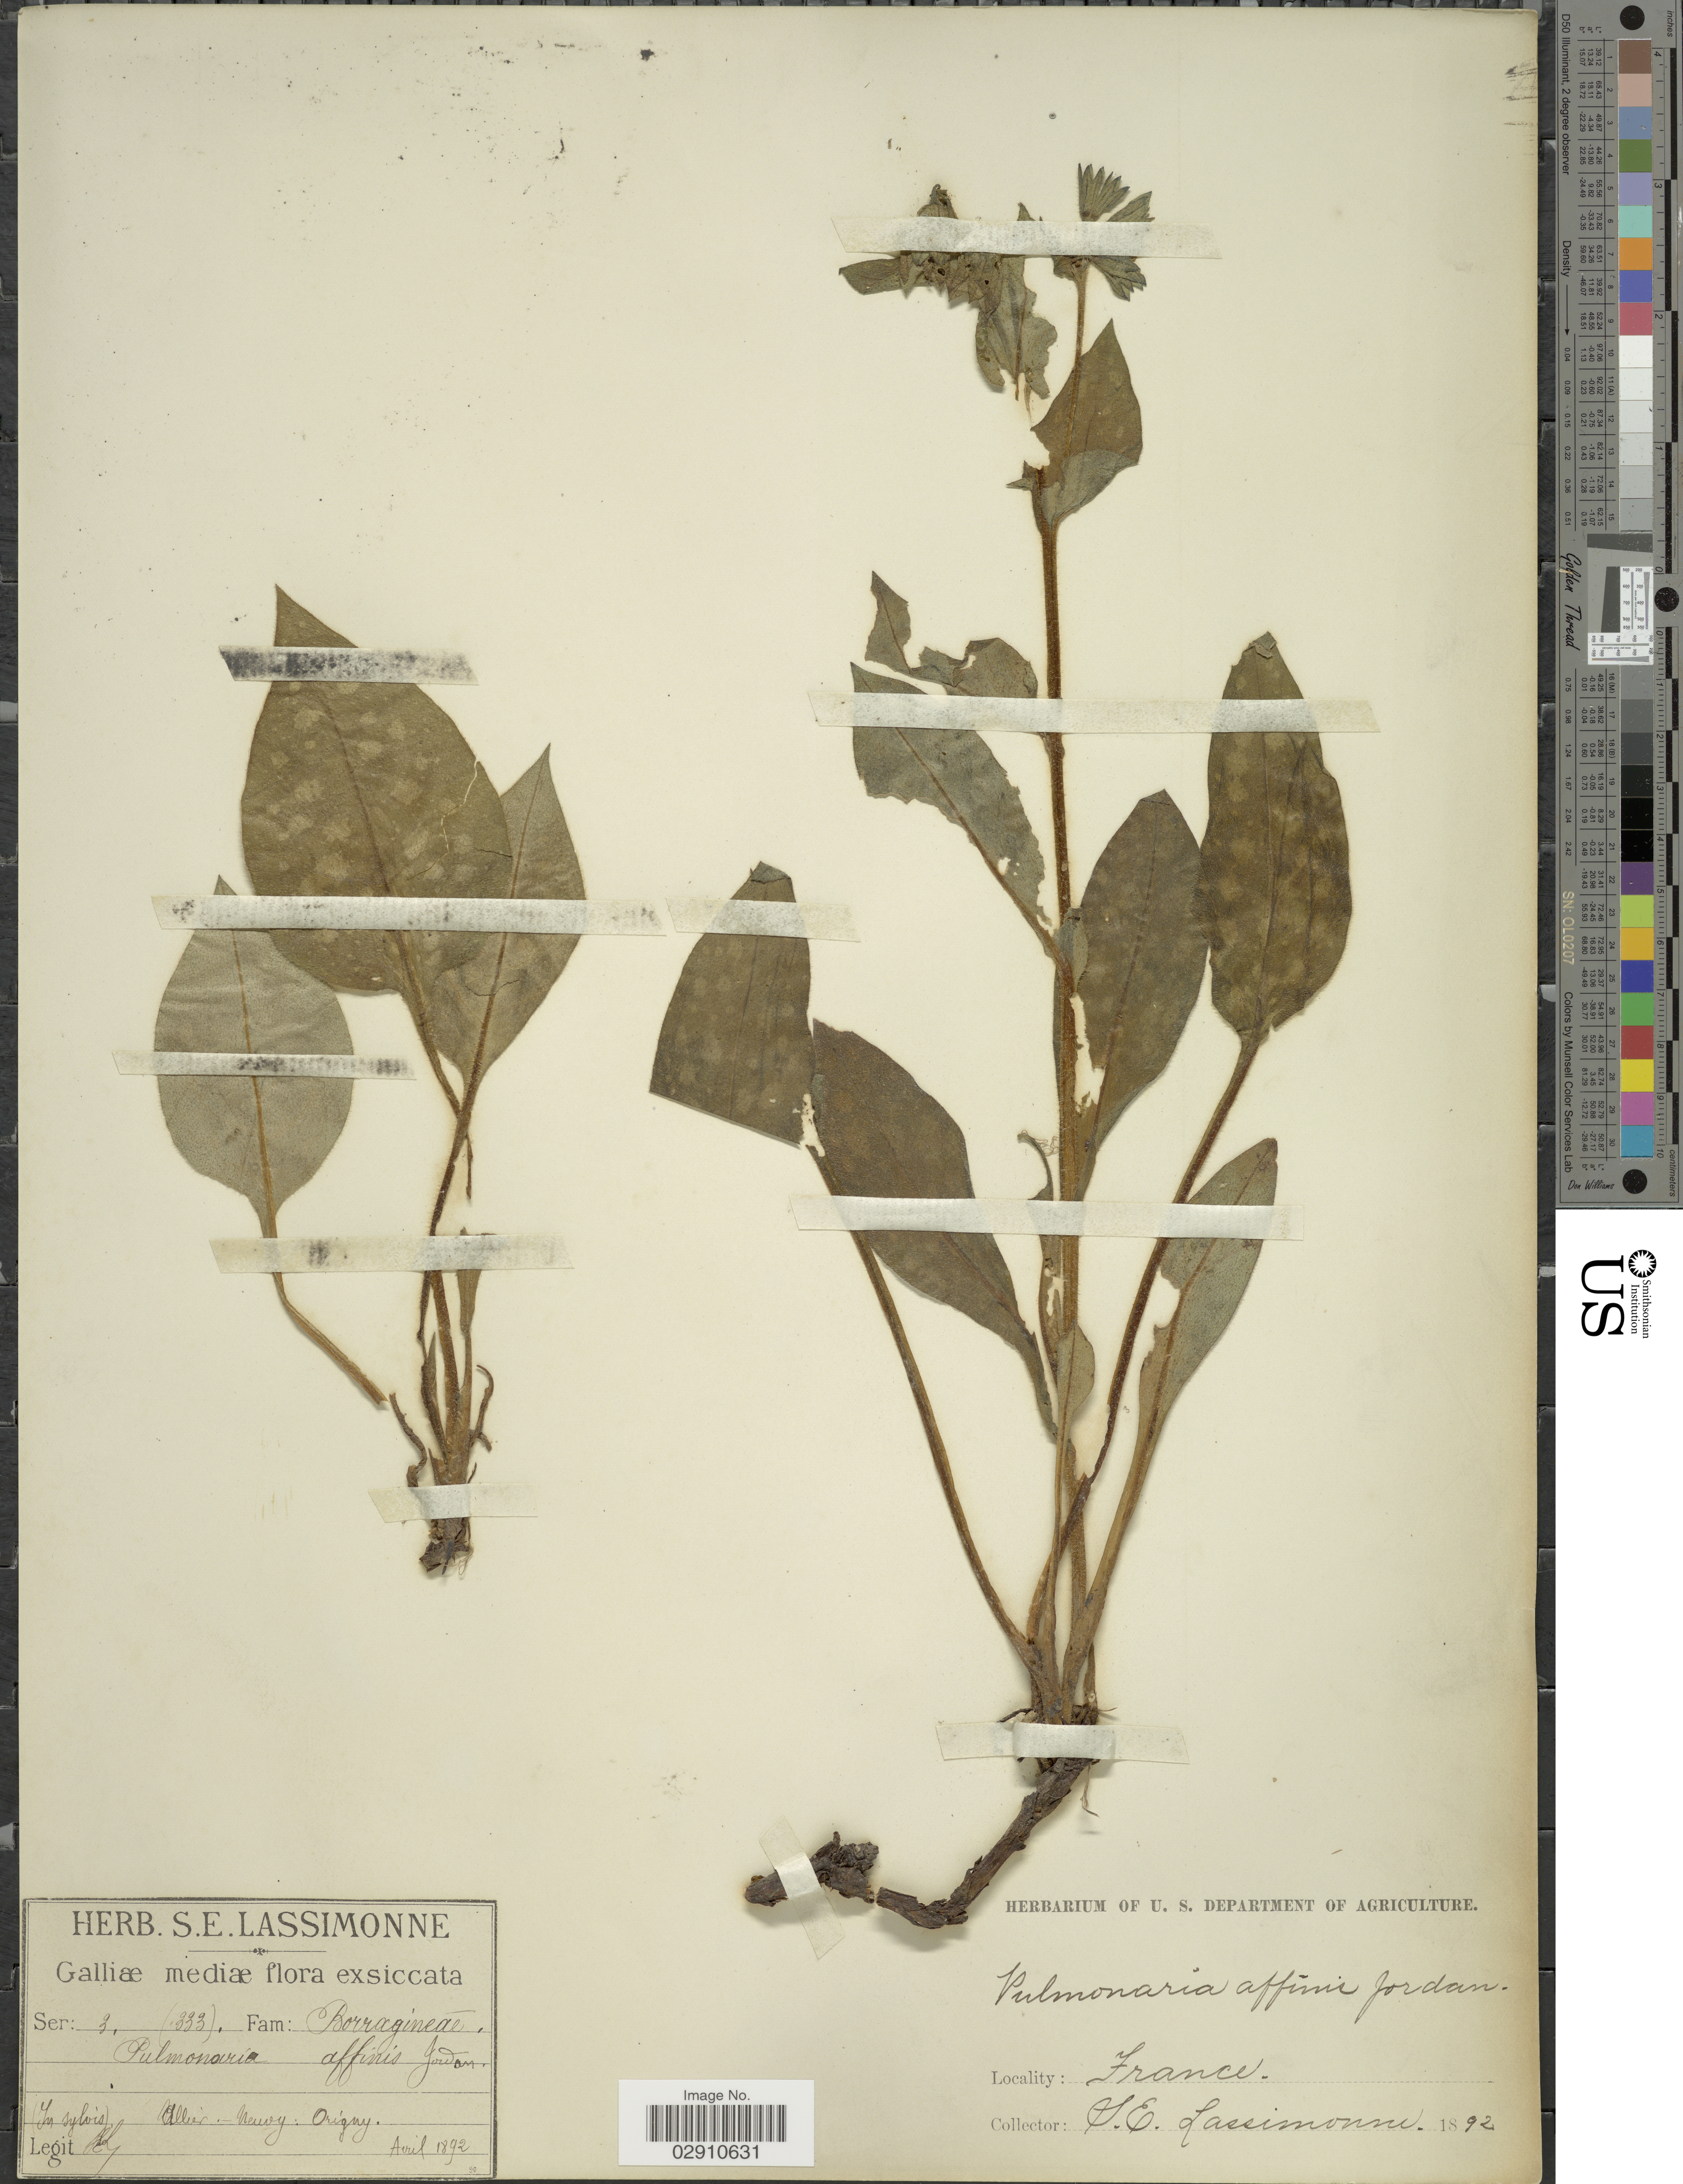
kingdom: Plantae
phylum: Tracheophyta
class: Magnoliopsida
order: Boraginales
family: Boraginaceae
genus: Pulmonaria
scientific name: Pulmonaria affinis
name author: Jord.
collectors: S. Lassimonne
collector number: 3 (833)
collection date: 1892-04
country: France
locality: Galliæ mediæ. (In sylvis) Allier-Neuvy: Origny.